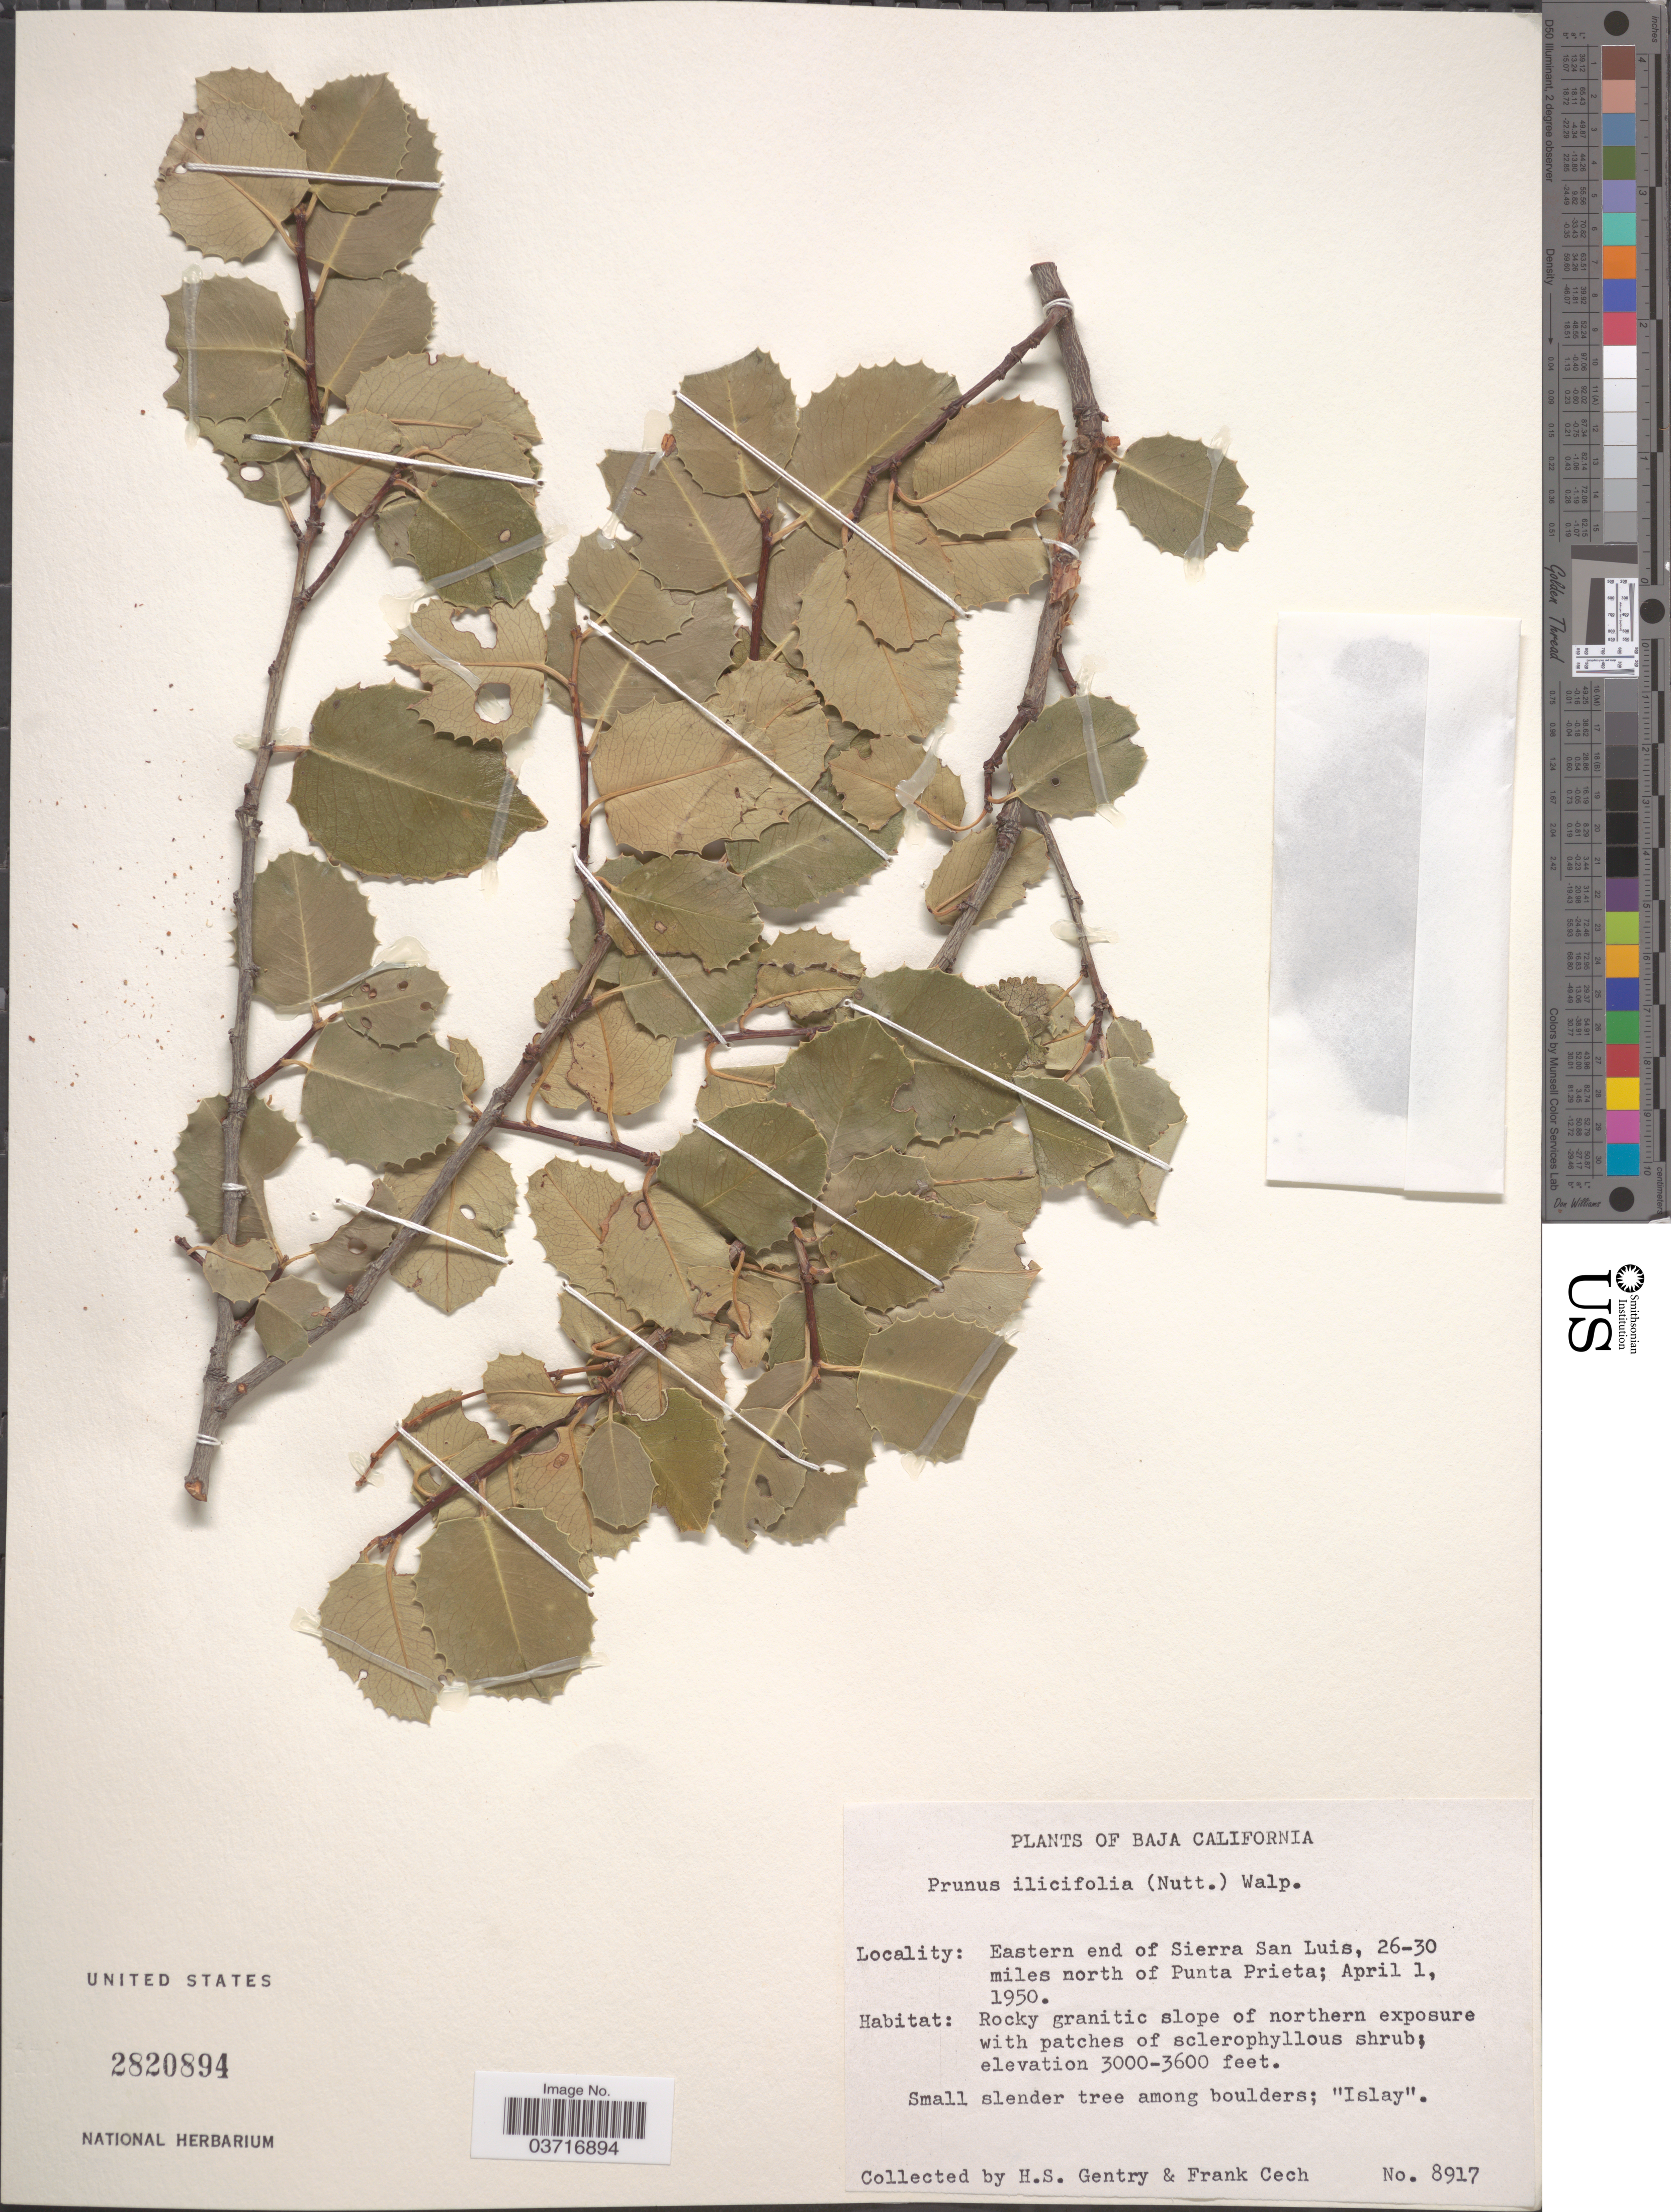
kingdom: Plantae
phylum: Tracheophyta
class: Magnoliopsida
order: Rosales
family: Rosaceae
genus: Prunus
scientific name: Prunus ilicifolia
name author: (Nutt. ex Hook. & Arn.) D. Dietr.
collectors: H. S. Gentry & F. Cech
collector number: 8917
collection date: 1950-04-01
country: Mexico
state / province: Baja California Norte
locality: Eastern end of Sierra San Luis, 26-30 miles north of Punta Prieta.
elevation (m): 914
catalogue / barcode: US 2820894